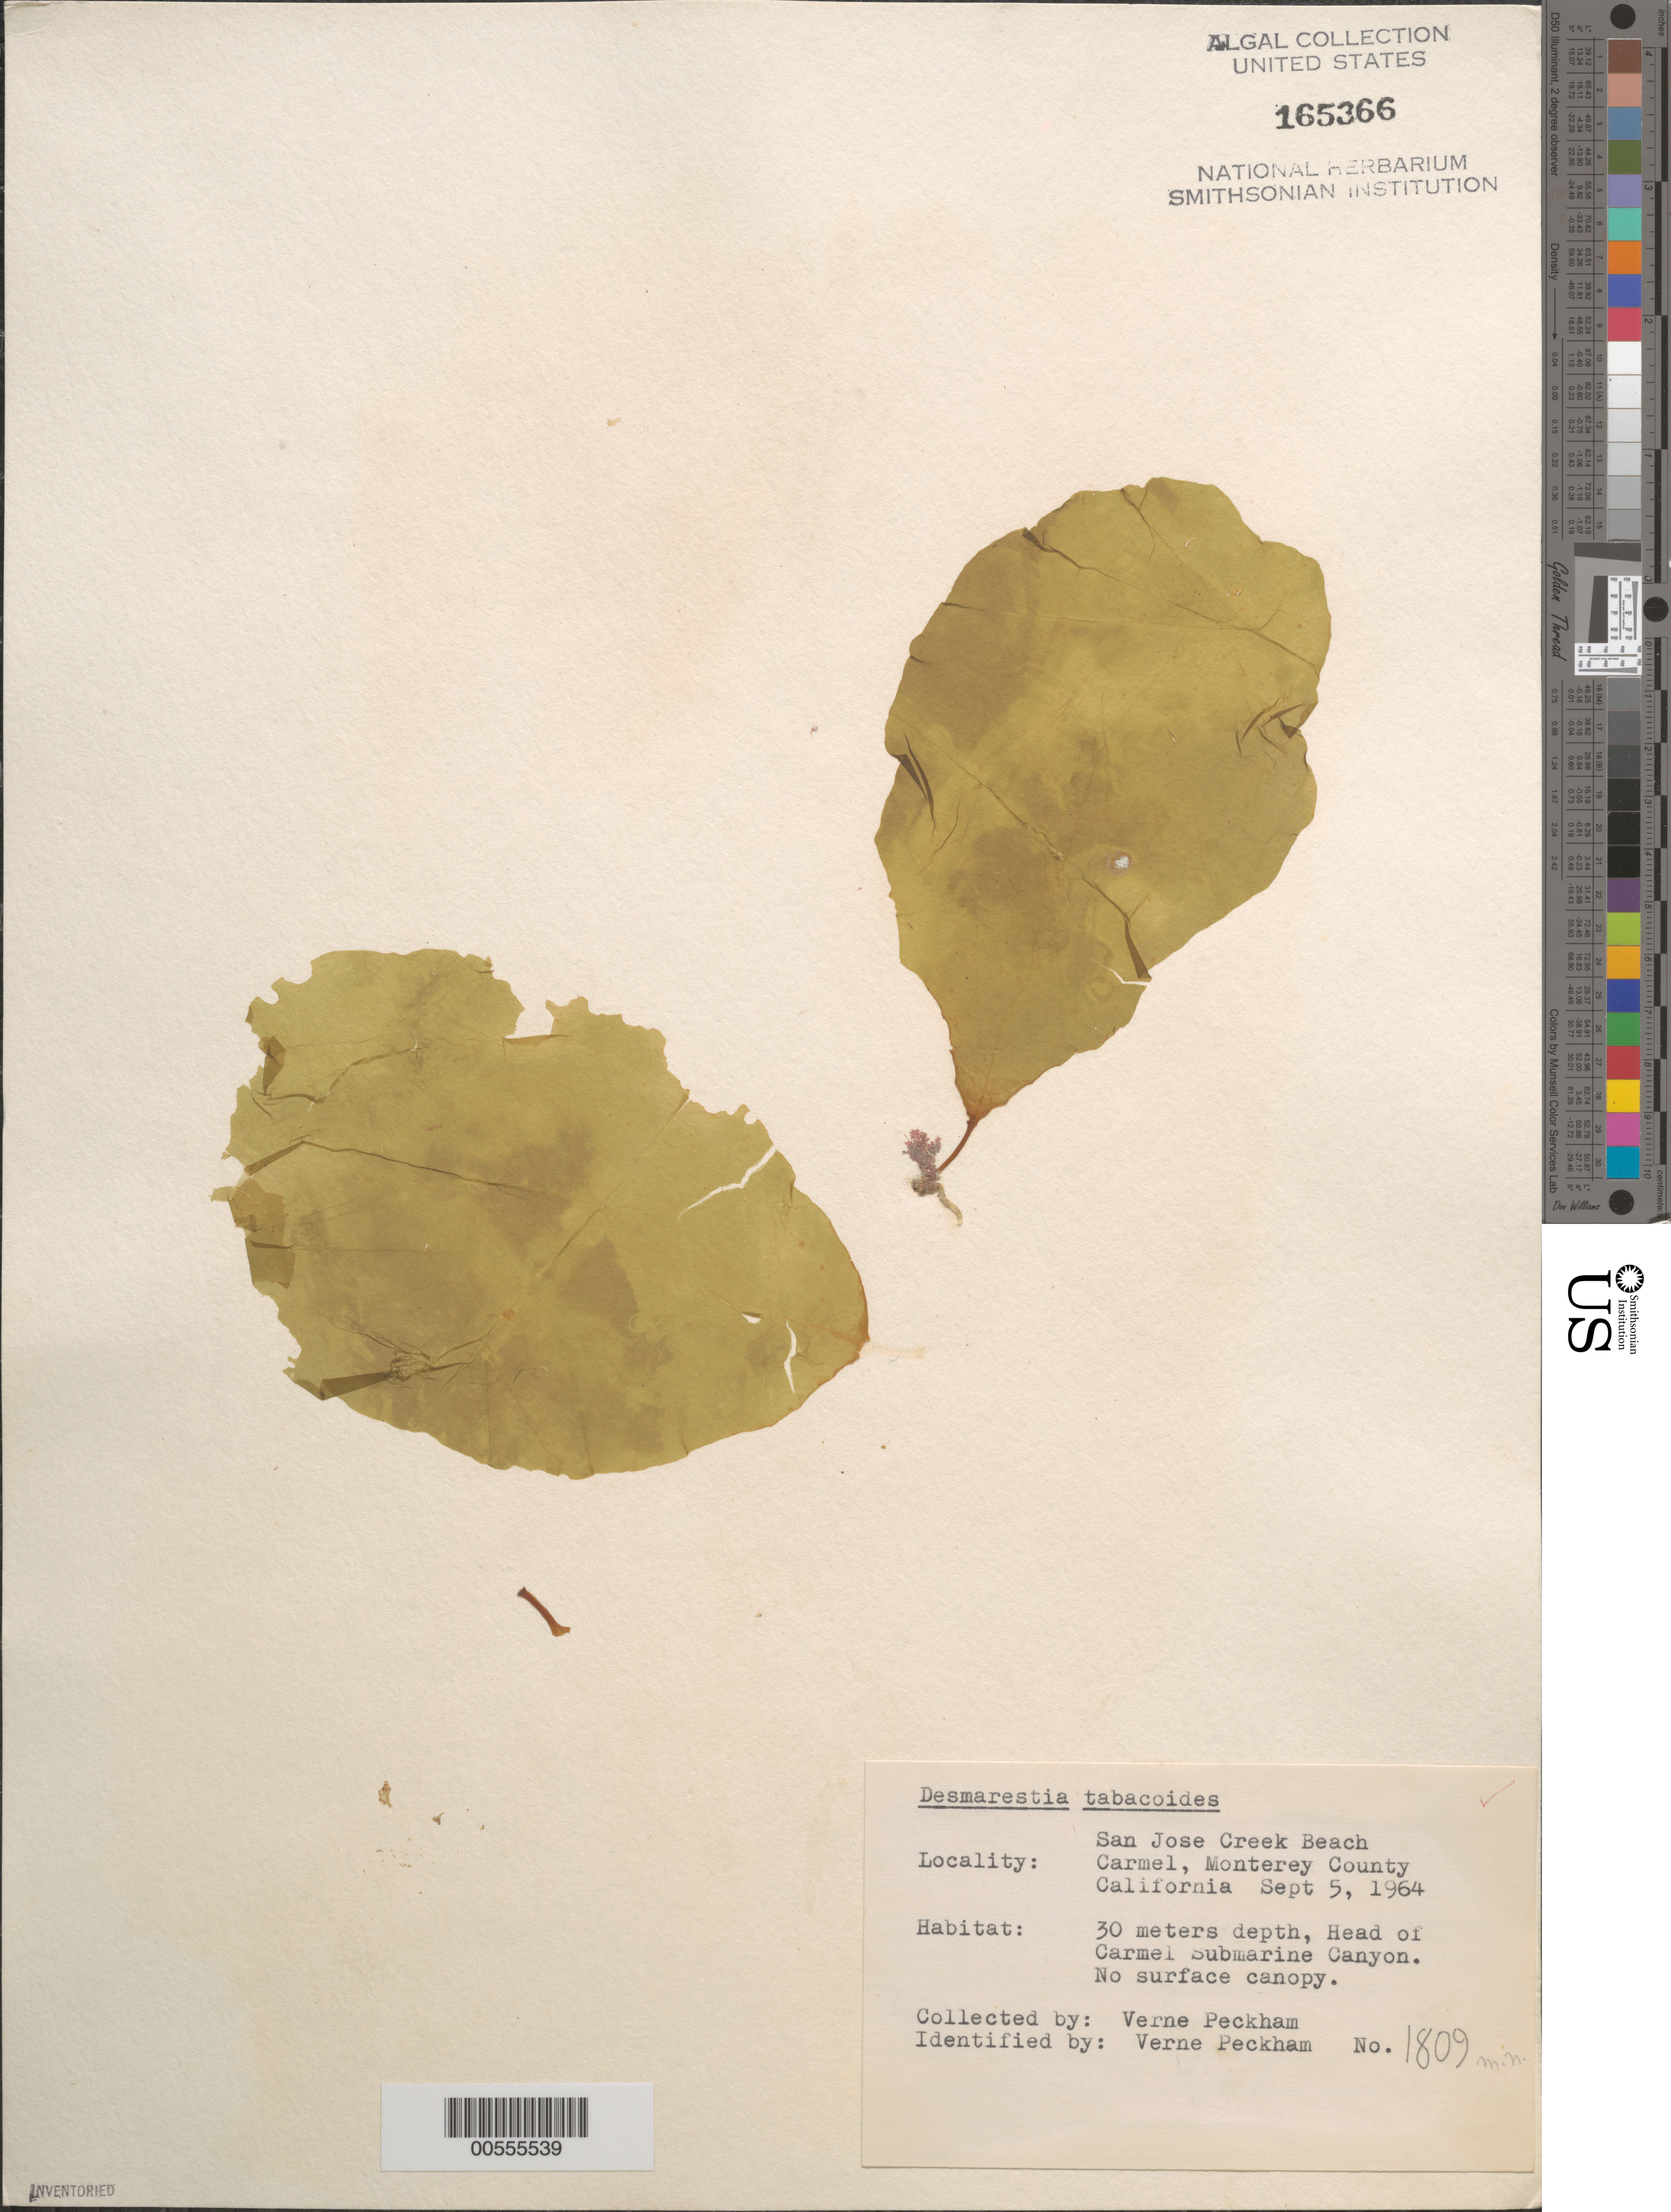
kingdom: Chromista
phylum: Ochrophyta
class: Phaeophyceae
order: Desmarestiales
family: Desmarestiaceae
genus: Desmarestia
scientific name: Desmarestia tabacoides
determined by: Peckham, V. E.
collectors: V. Peckham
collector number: Neushul 1809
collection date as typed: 05 Sep 1964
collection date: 1964-09-05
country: United States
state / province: California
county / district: Monterey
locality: San Jose Creek Beach, Carmel, Carmel Submarine Canyon head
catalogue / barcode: US 165366